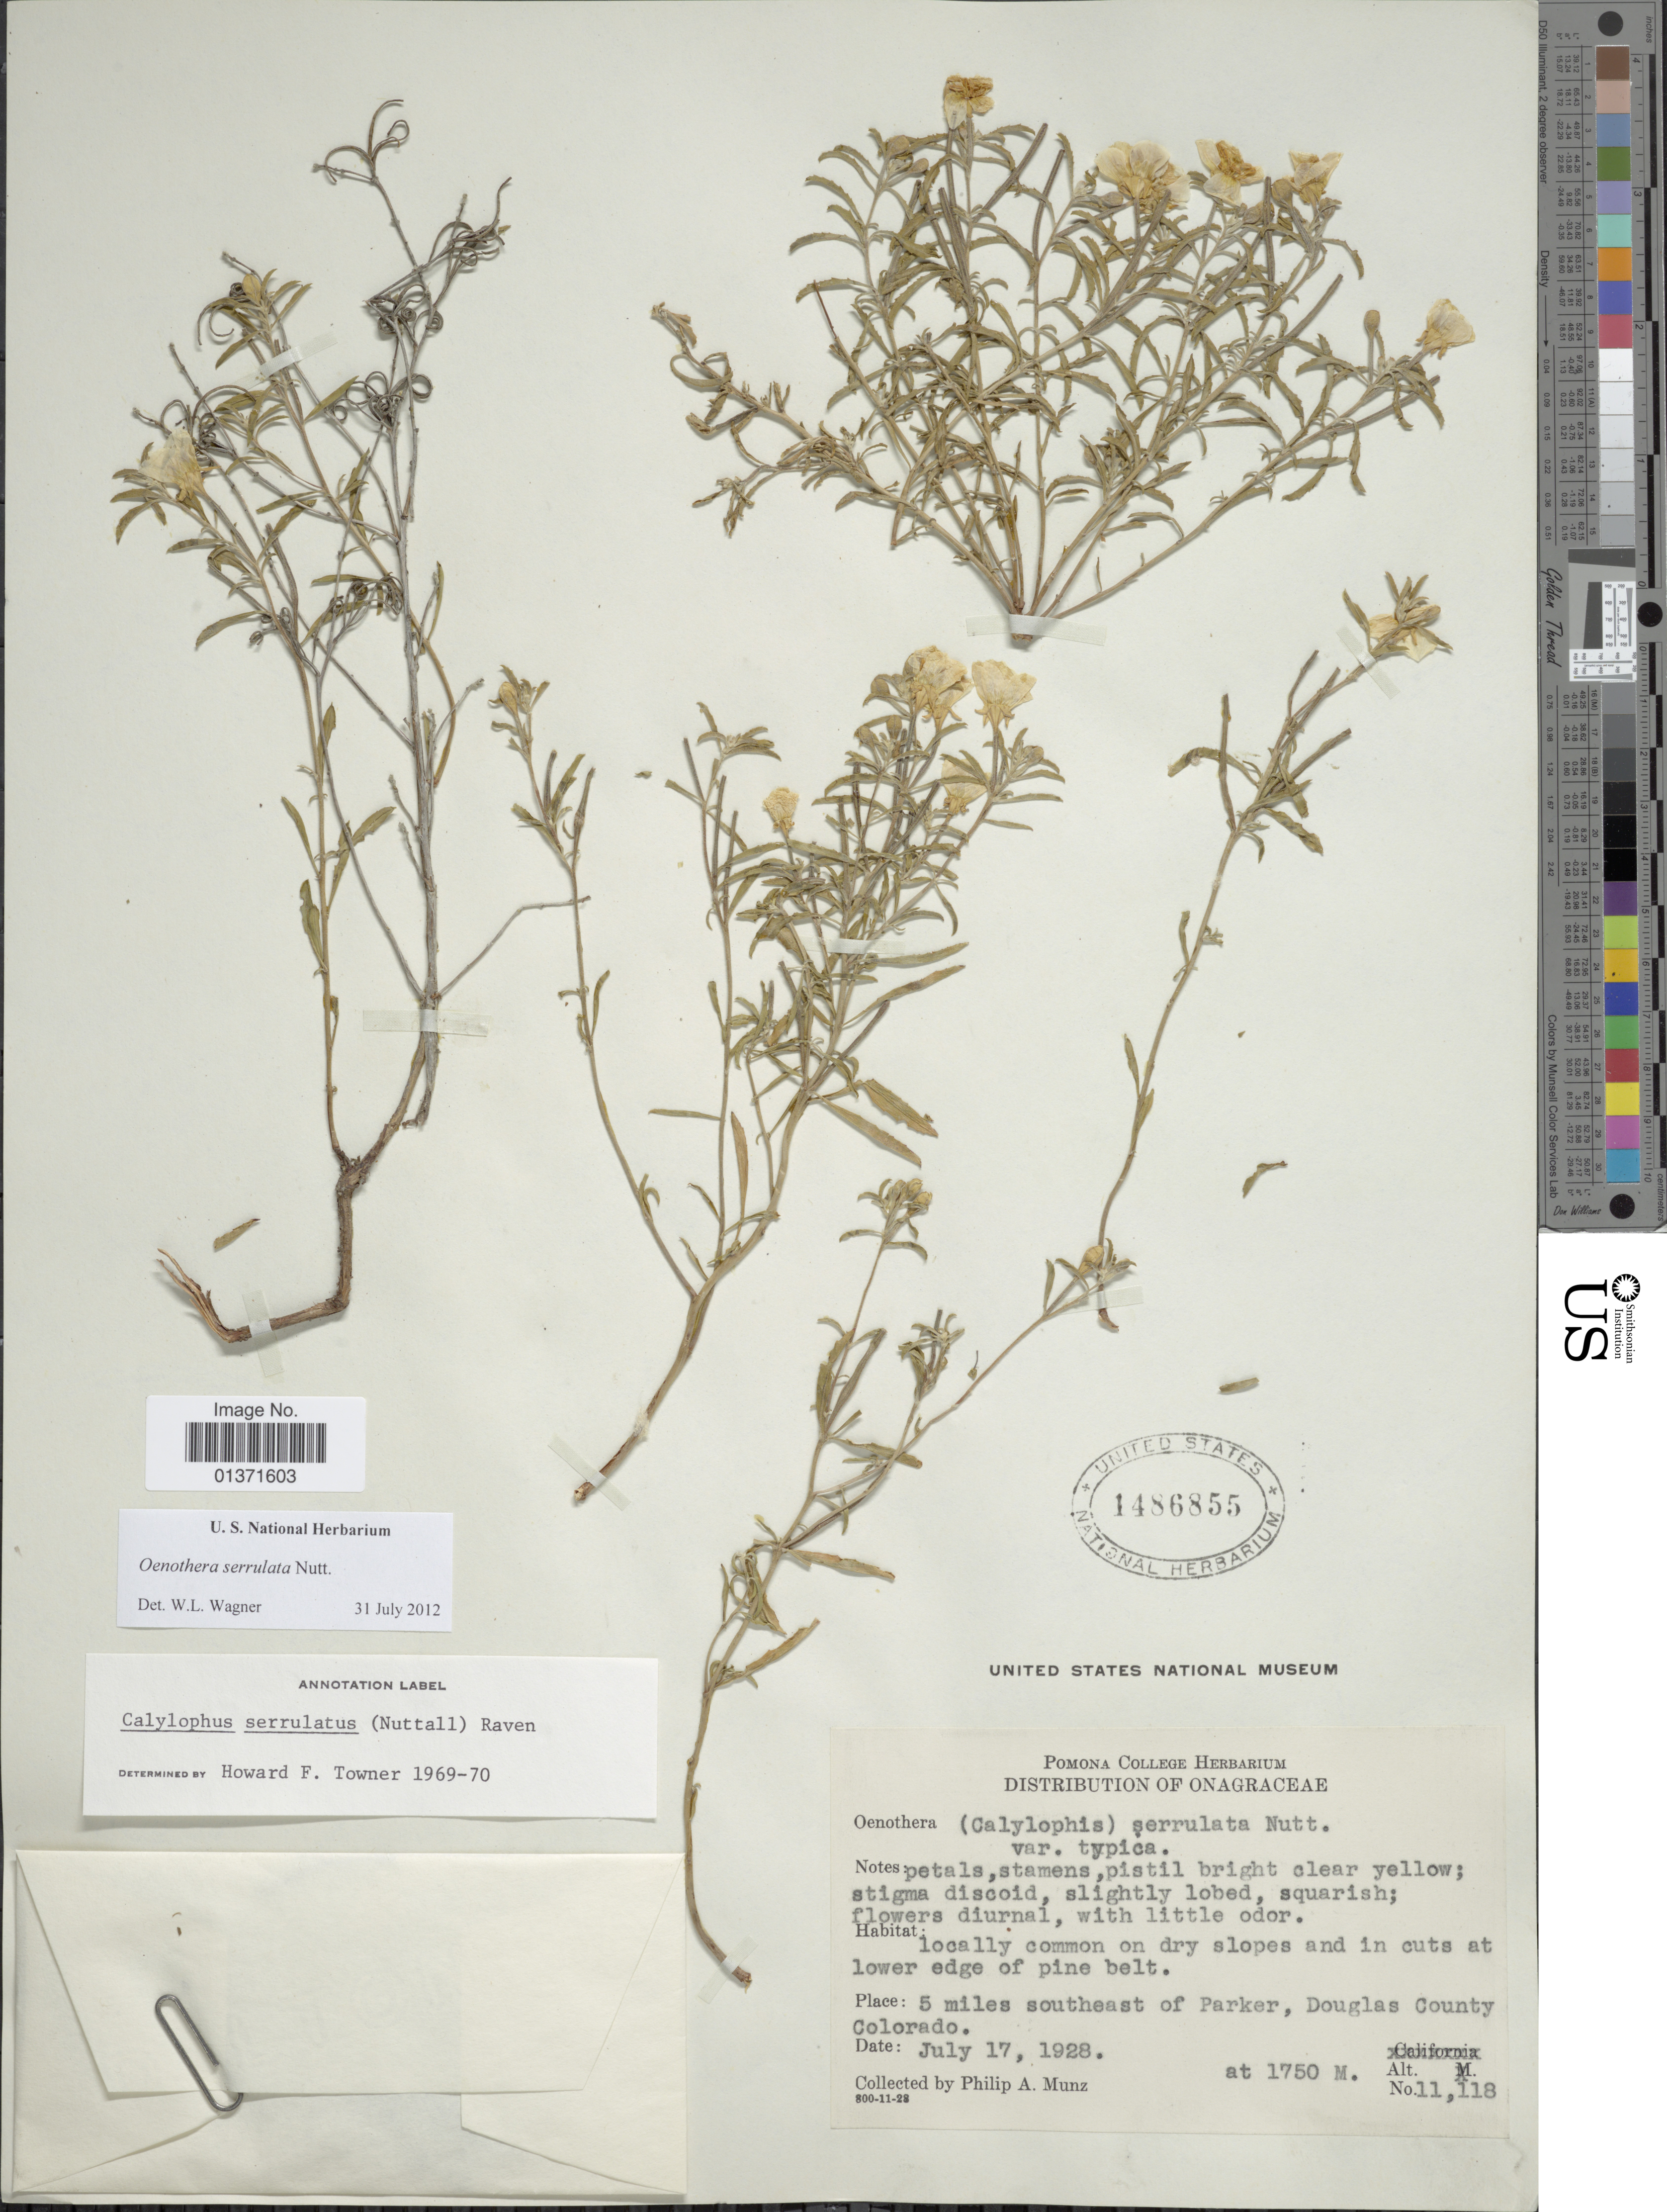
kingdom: Plantae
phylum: Tracheophyta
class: Magnoliopsida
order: Myrtales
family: Onagraceae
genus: Oenothera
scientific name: Oenothera serrulata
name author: Nutt.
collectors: P. A. Munz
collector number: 11118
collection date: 1928-07-17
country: United States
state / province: Colorado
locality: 5 miles southeast of Parker, Douglas County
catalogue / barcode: US 1486855